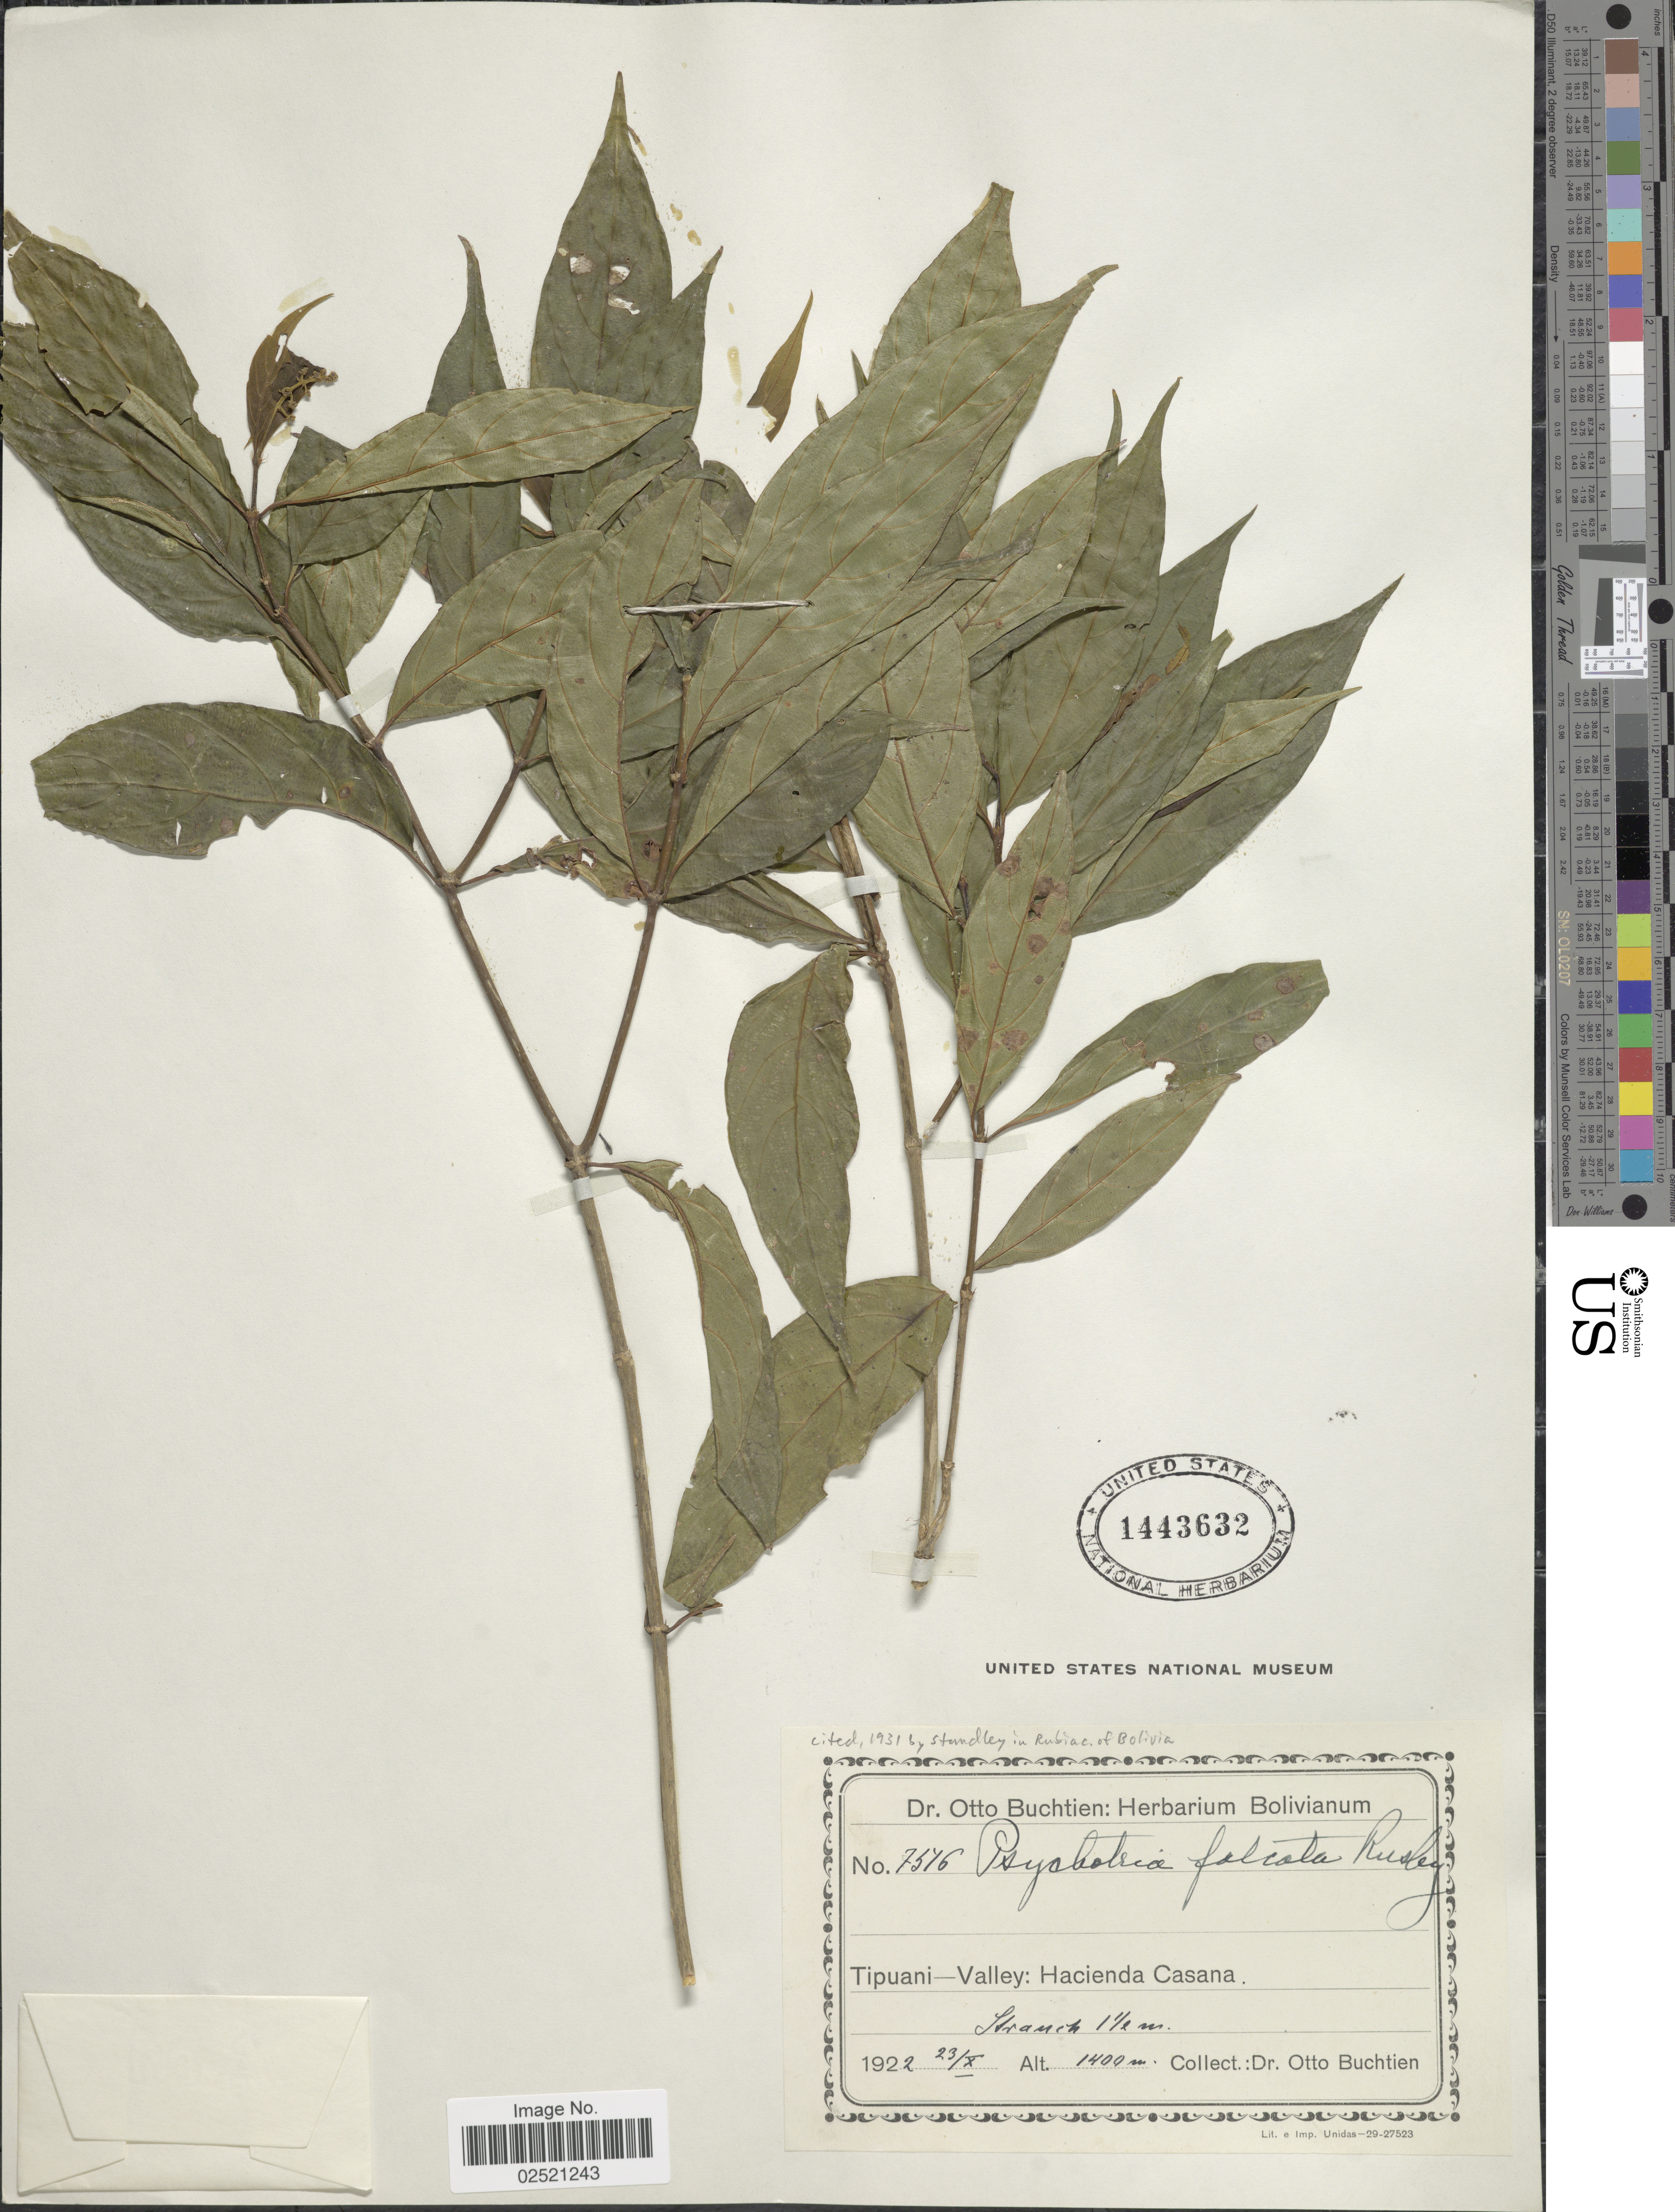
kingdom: Plantae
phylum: Tracheophyta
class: Magnoliopsida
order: Gentianales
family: Rubiaceae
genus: Psychotria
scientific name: Psychotria falcata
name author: Rusby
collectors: O. Buchtien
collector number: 7516*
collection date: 1922-10-23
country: Bolivia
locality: Tipuani-Valley: Hacienda Casana.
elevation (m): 1400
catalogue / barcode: US 1443632